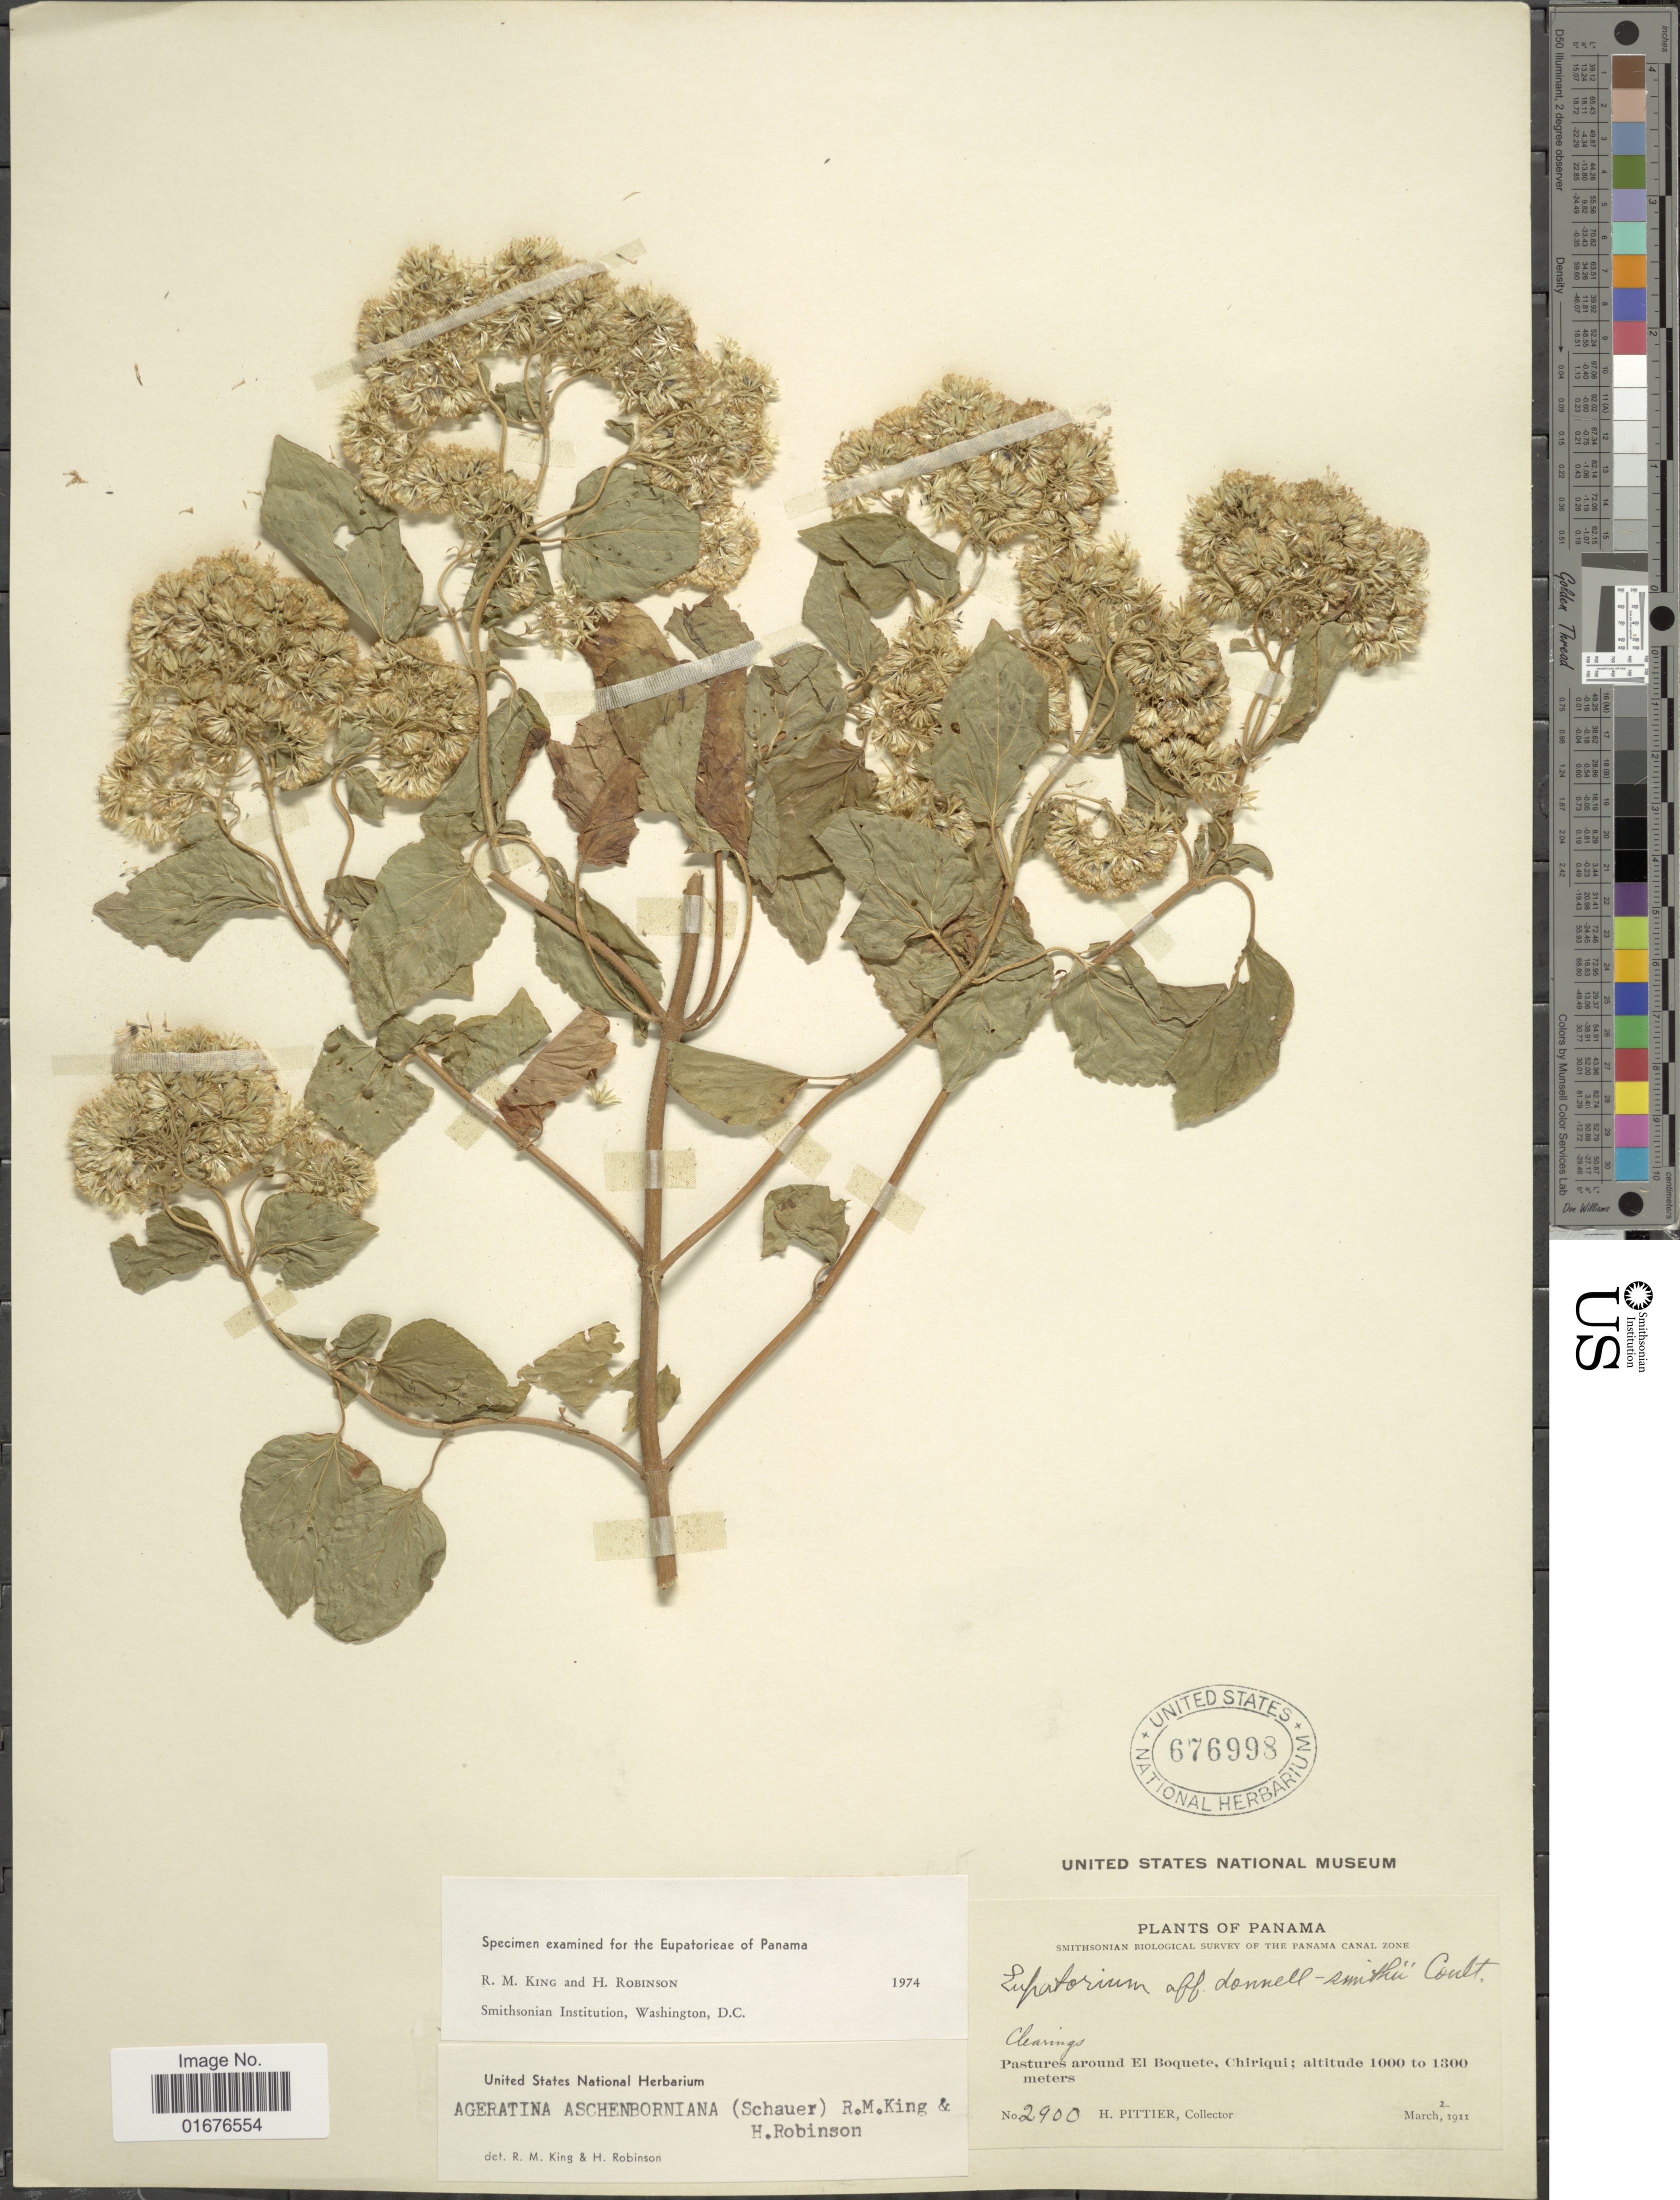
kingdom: Plantae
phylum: Tracheophyta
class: Magnoliopsida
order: Asterales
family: Asteraceae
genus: Ageratina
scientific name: Ageratina pichinchensis var. bustamenta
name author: (DC.) R.M. King & H. Rob.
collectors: H. F. Pittier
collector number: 2900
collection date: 1911-03-02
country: Panama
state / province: Chiriqui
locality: Clearings, Pastures around El Boquete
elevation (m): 1000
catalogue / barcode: US 676998